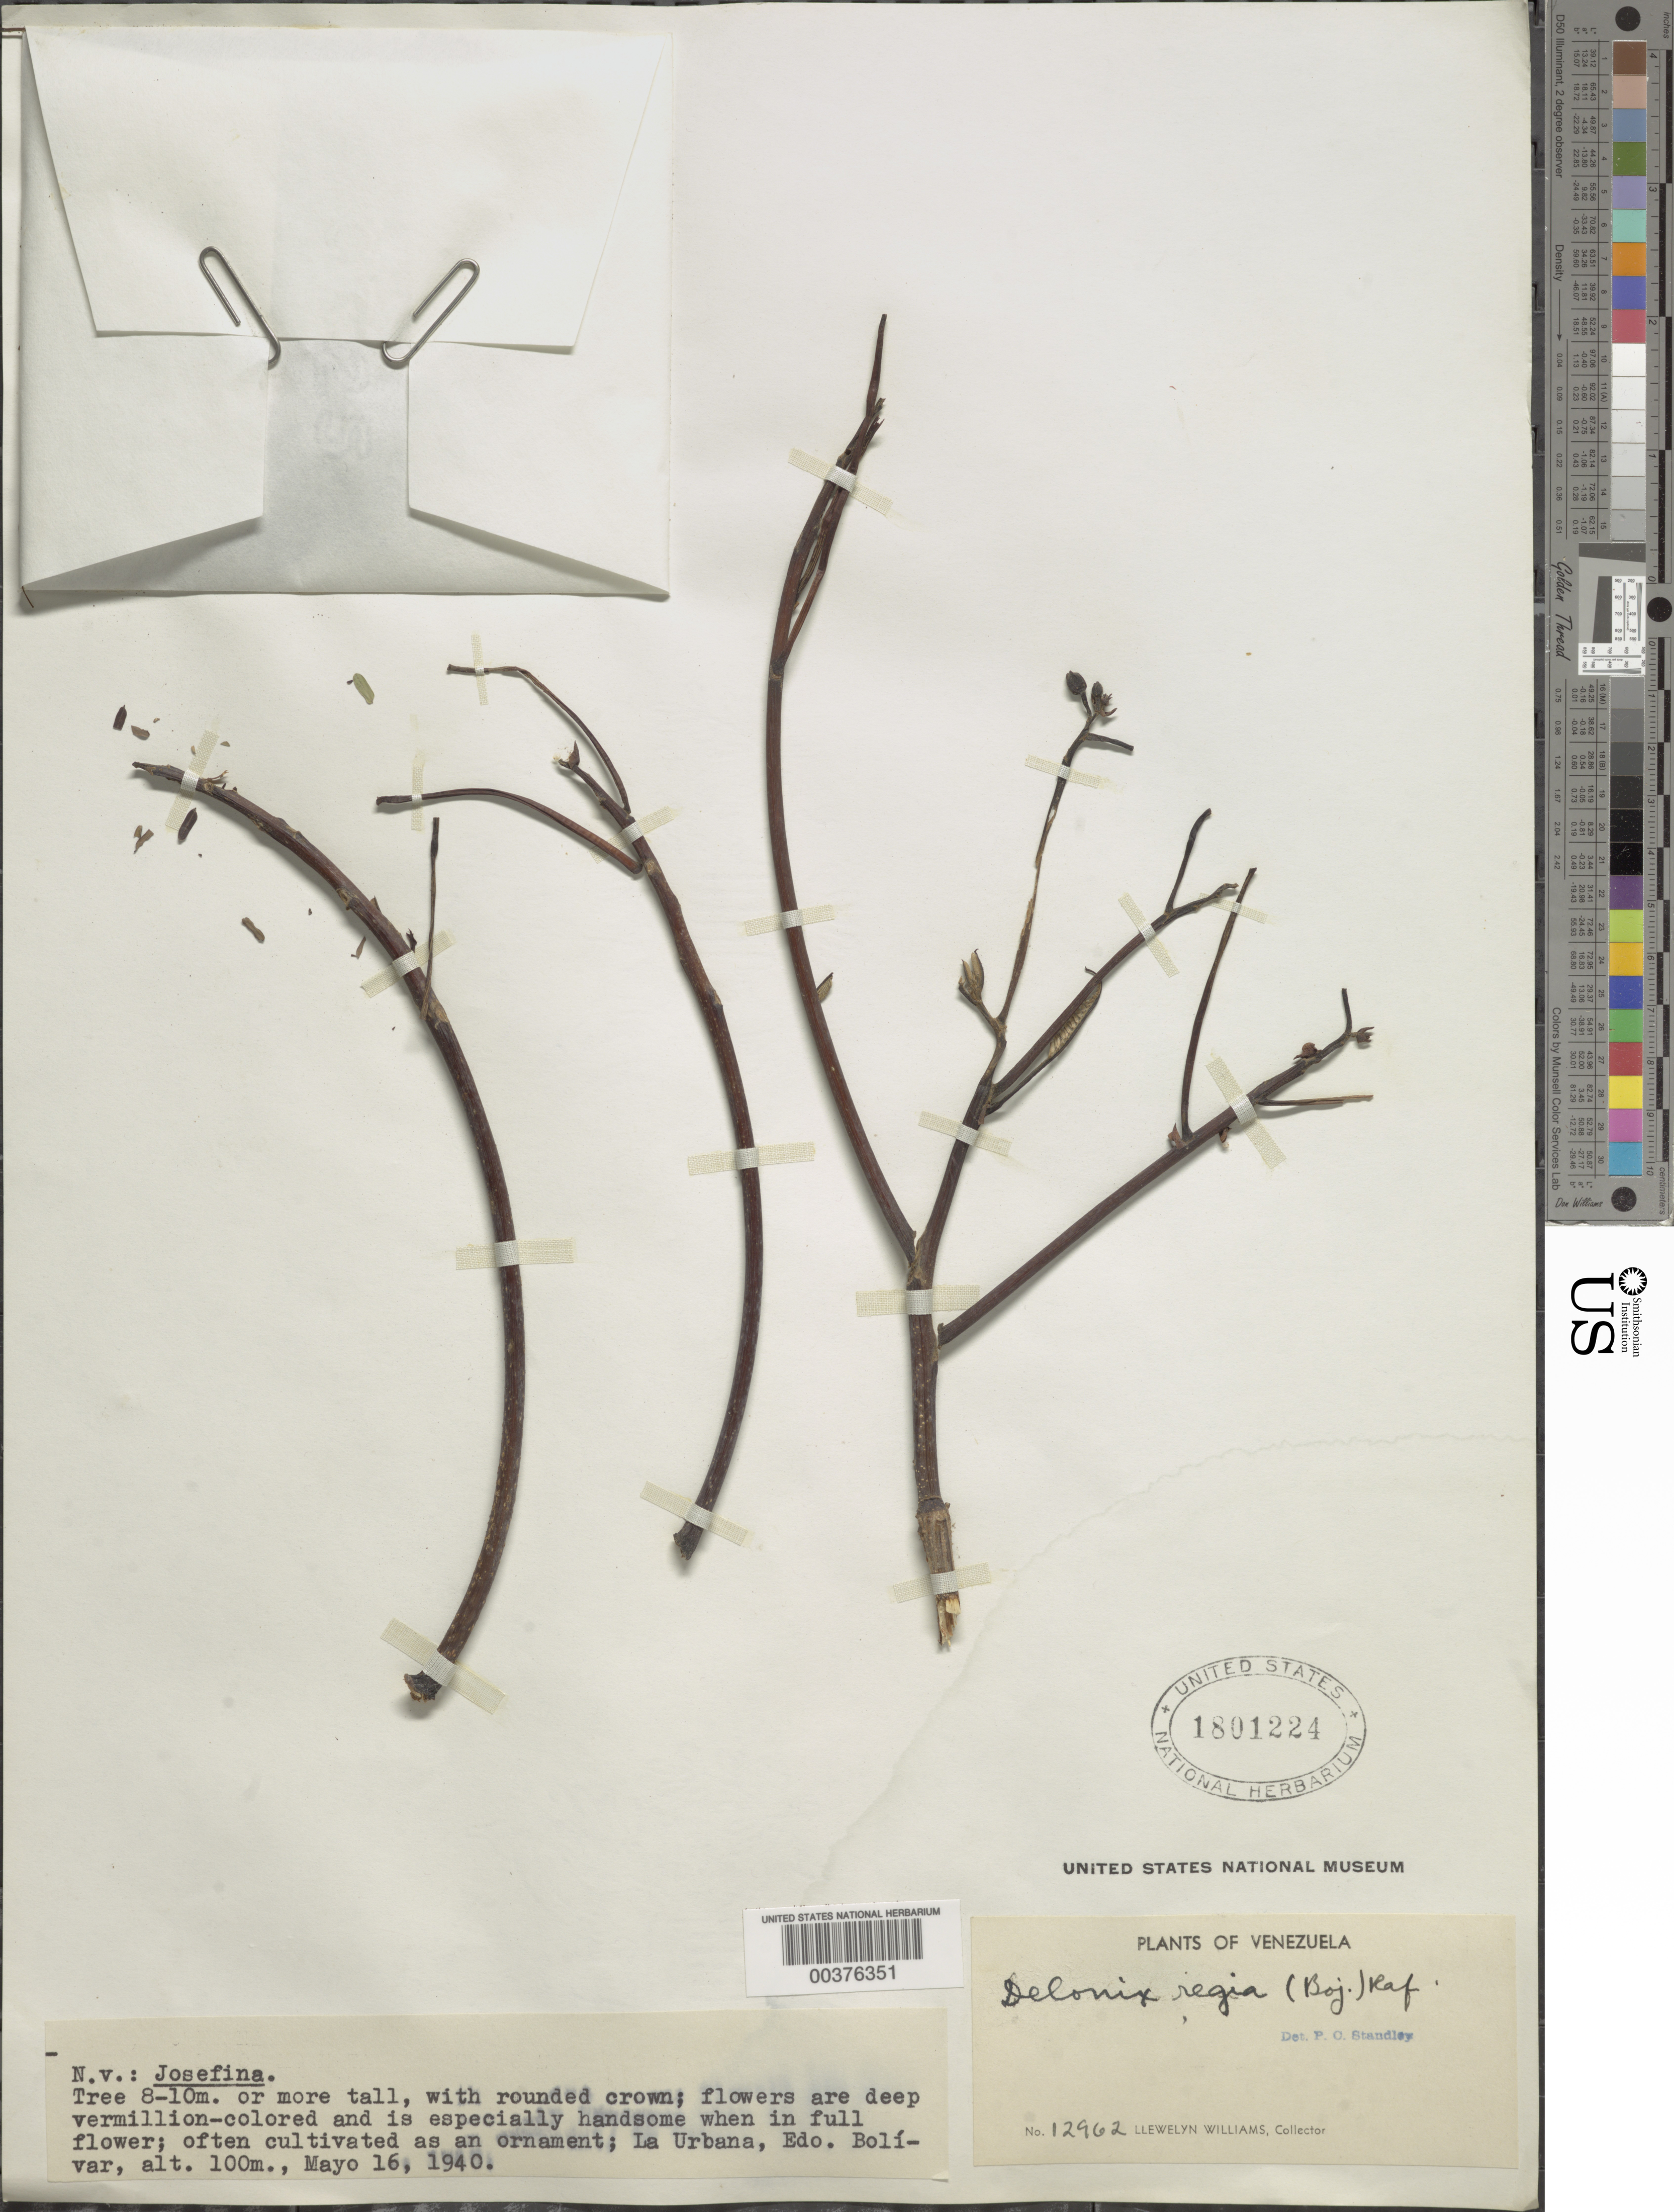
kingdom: Plantae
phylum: Tracheophyta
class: Magnoliopsida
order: Fabales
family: Fabaceae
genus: Delonix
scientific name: Delonix regia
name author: (Bojer ex Hook.) Raf.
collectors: Ll. Williams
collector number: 12962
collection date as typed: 16 May 1940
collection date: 1940-05-16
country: Venezuela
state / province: Bolivar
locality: La urbana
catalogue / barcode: US 1801224